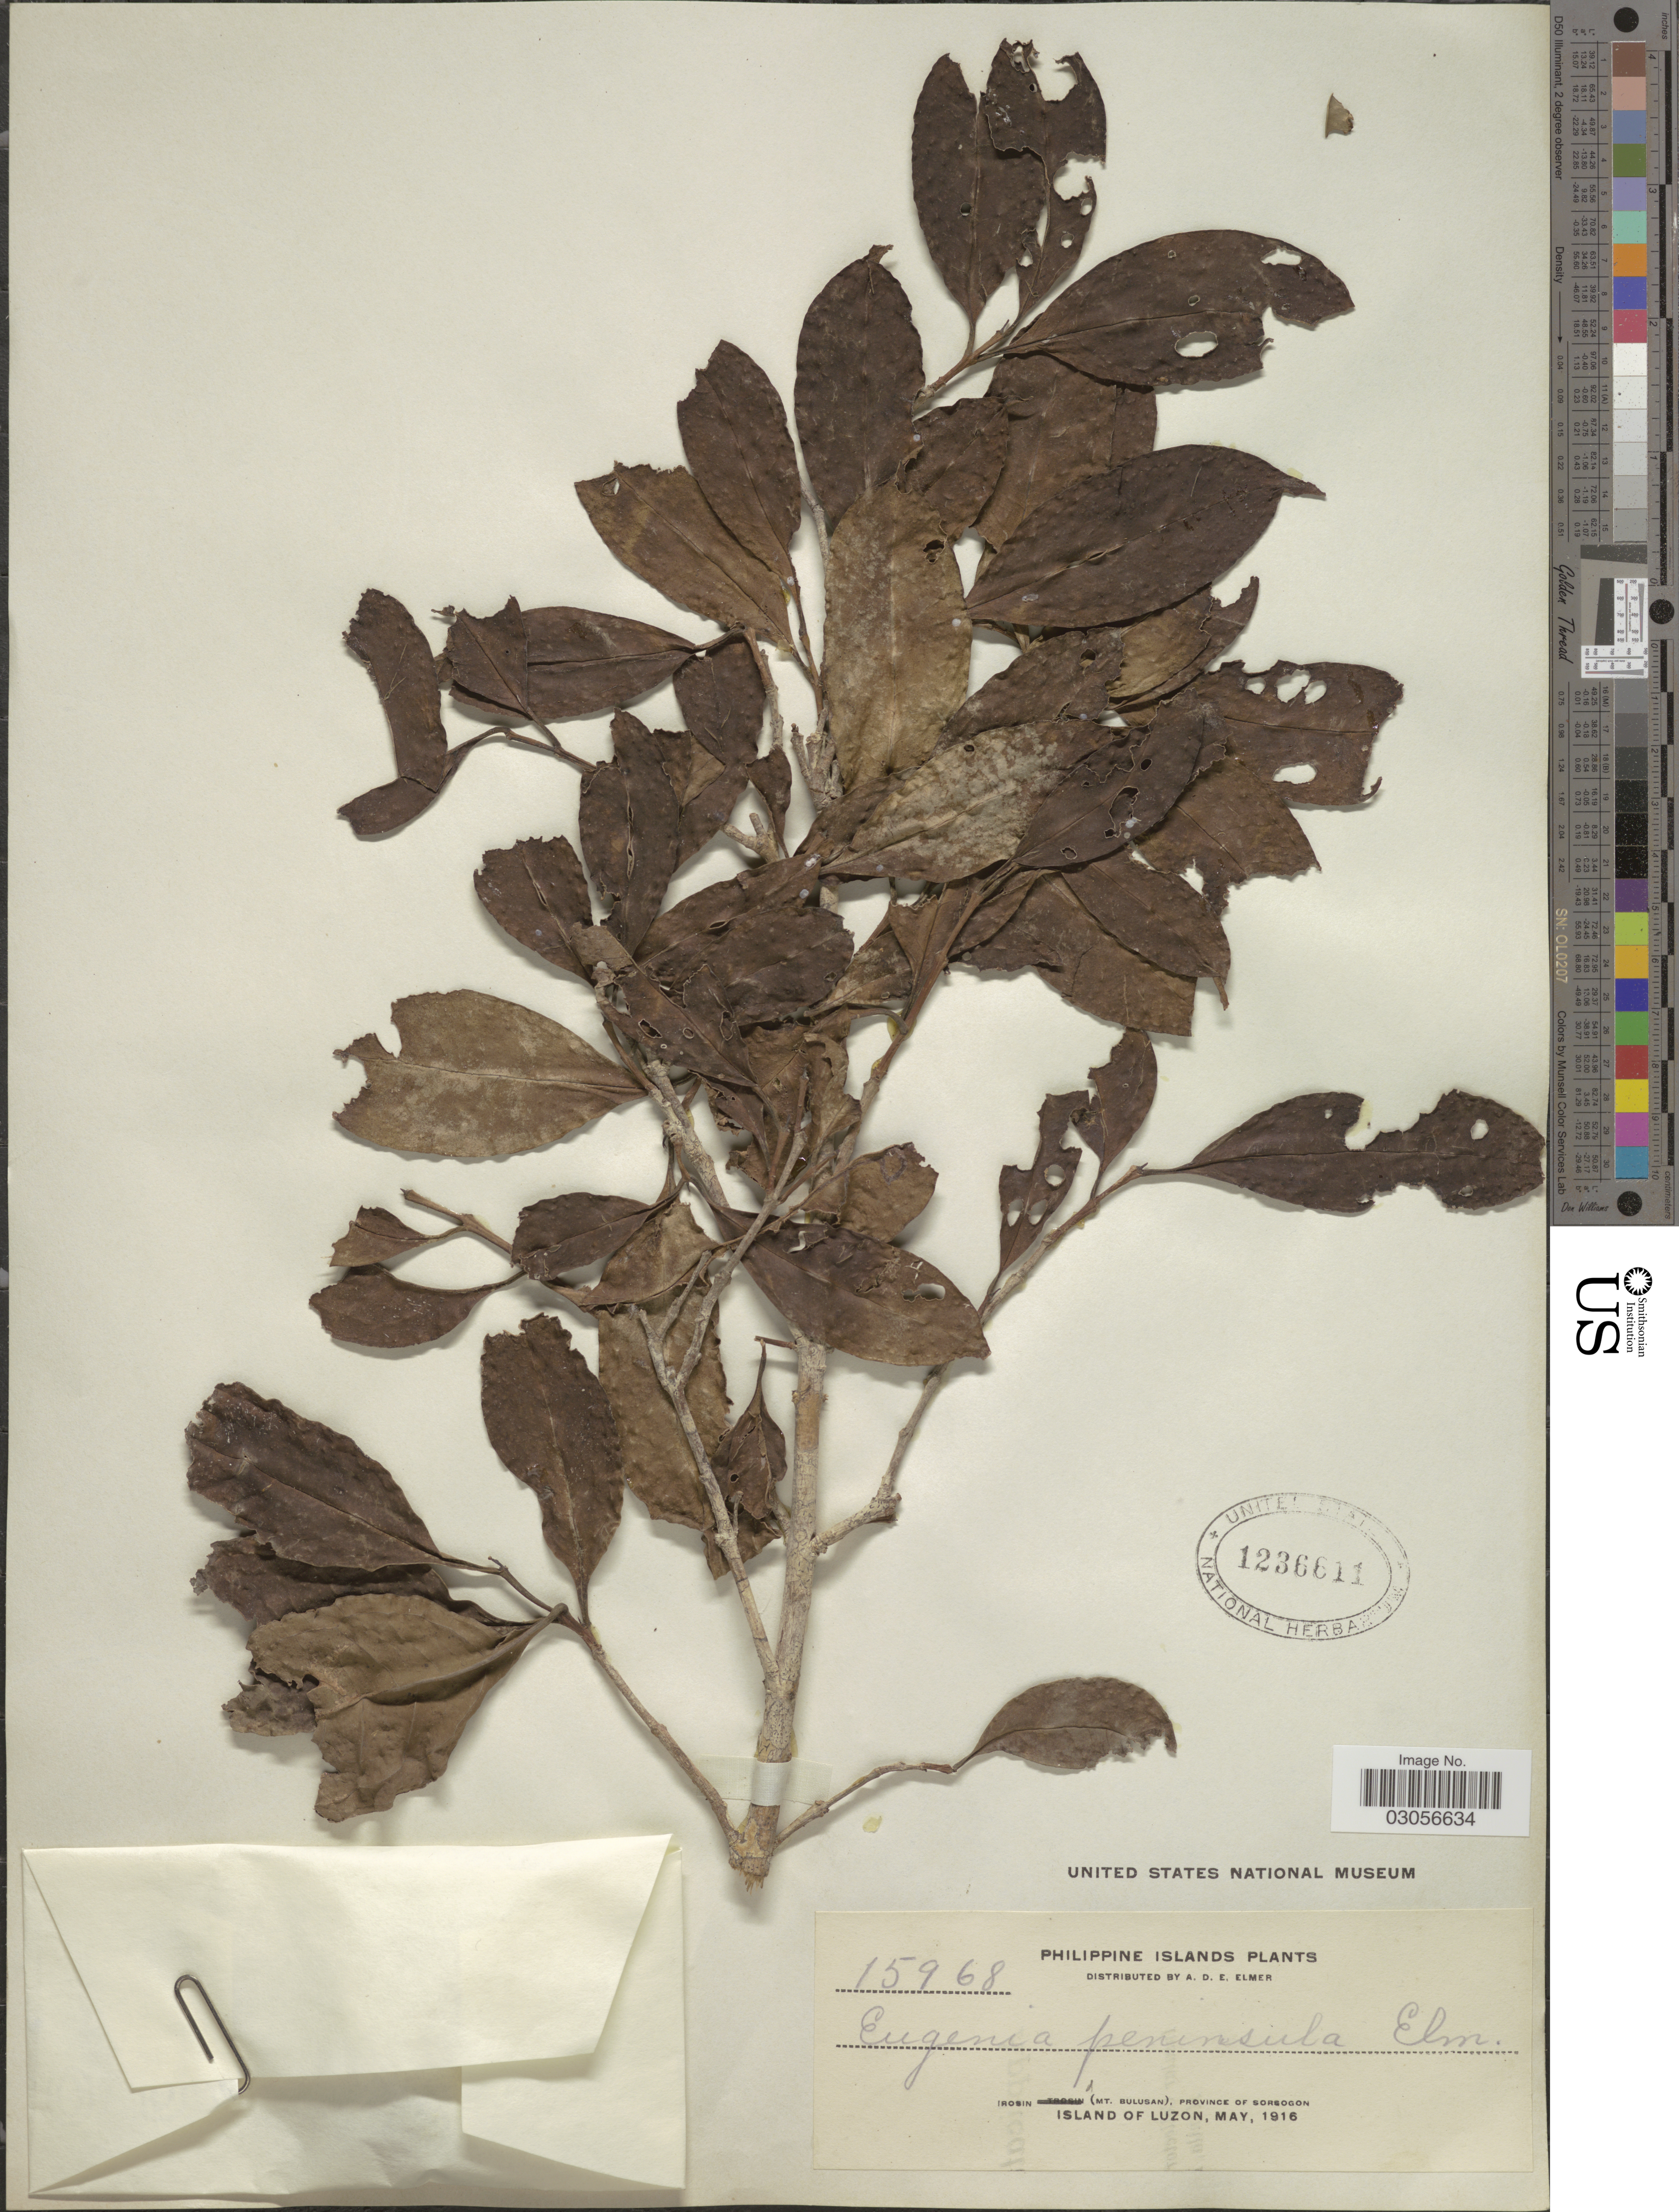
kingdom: Plantae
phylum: Tracheophyta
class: Magnoliopsida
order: Myrtales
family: Myrtaceae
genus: Syzygium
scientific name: Syzygium tripinnatum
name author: (Blanco) Merr.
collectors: A. D. E. Elmer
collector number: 15968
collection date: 1916-05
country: Philippines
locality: Philippine Islands. Irosin (Mt. Bulusan), Province of Sorsogon. Island of Luzon.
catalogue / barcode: US 1236611